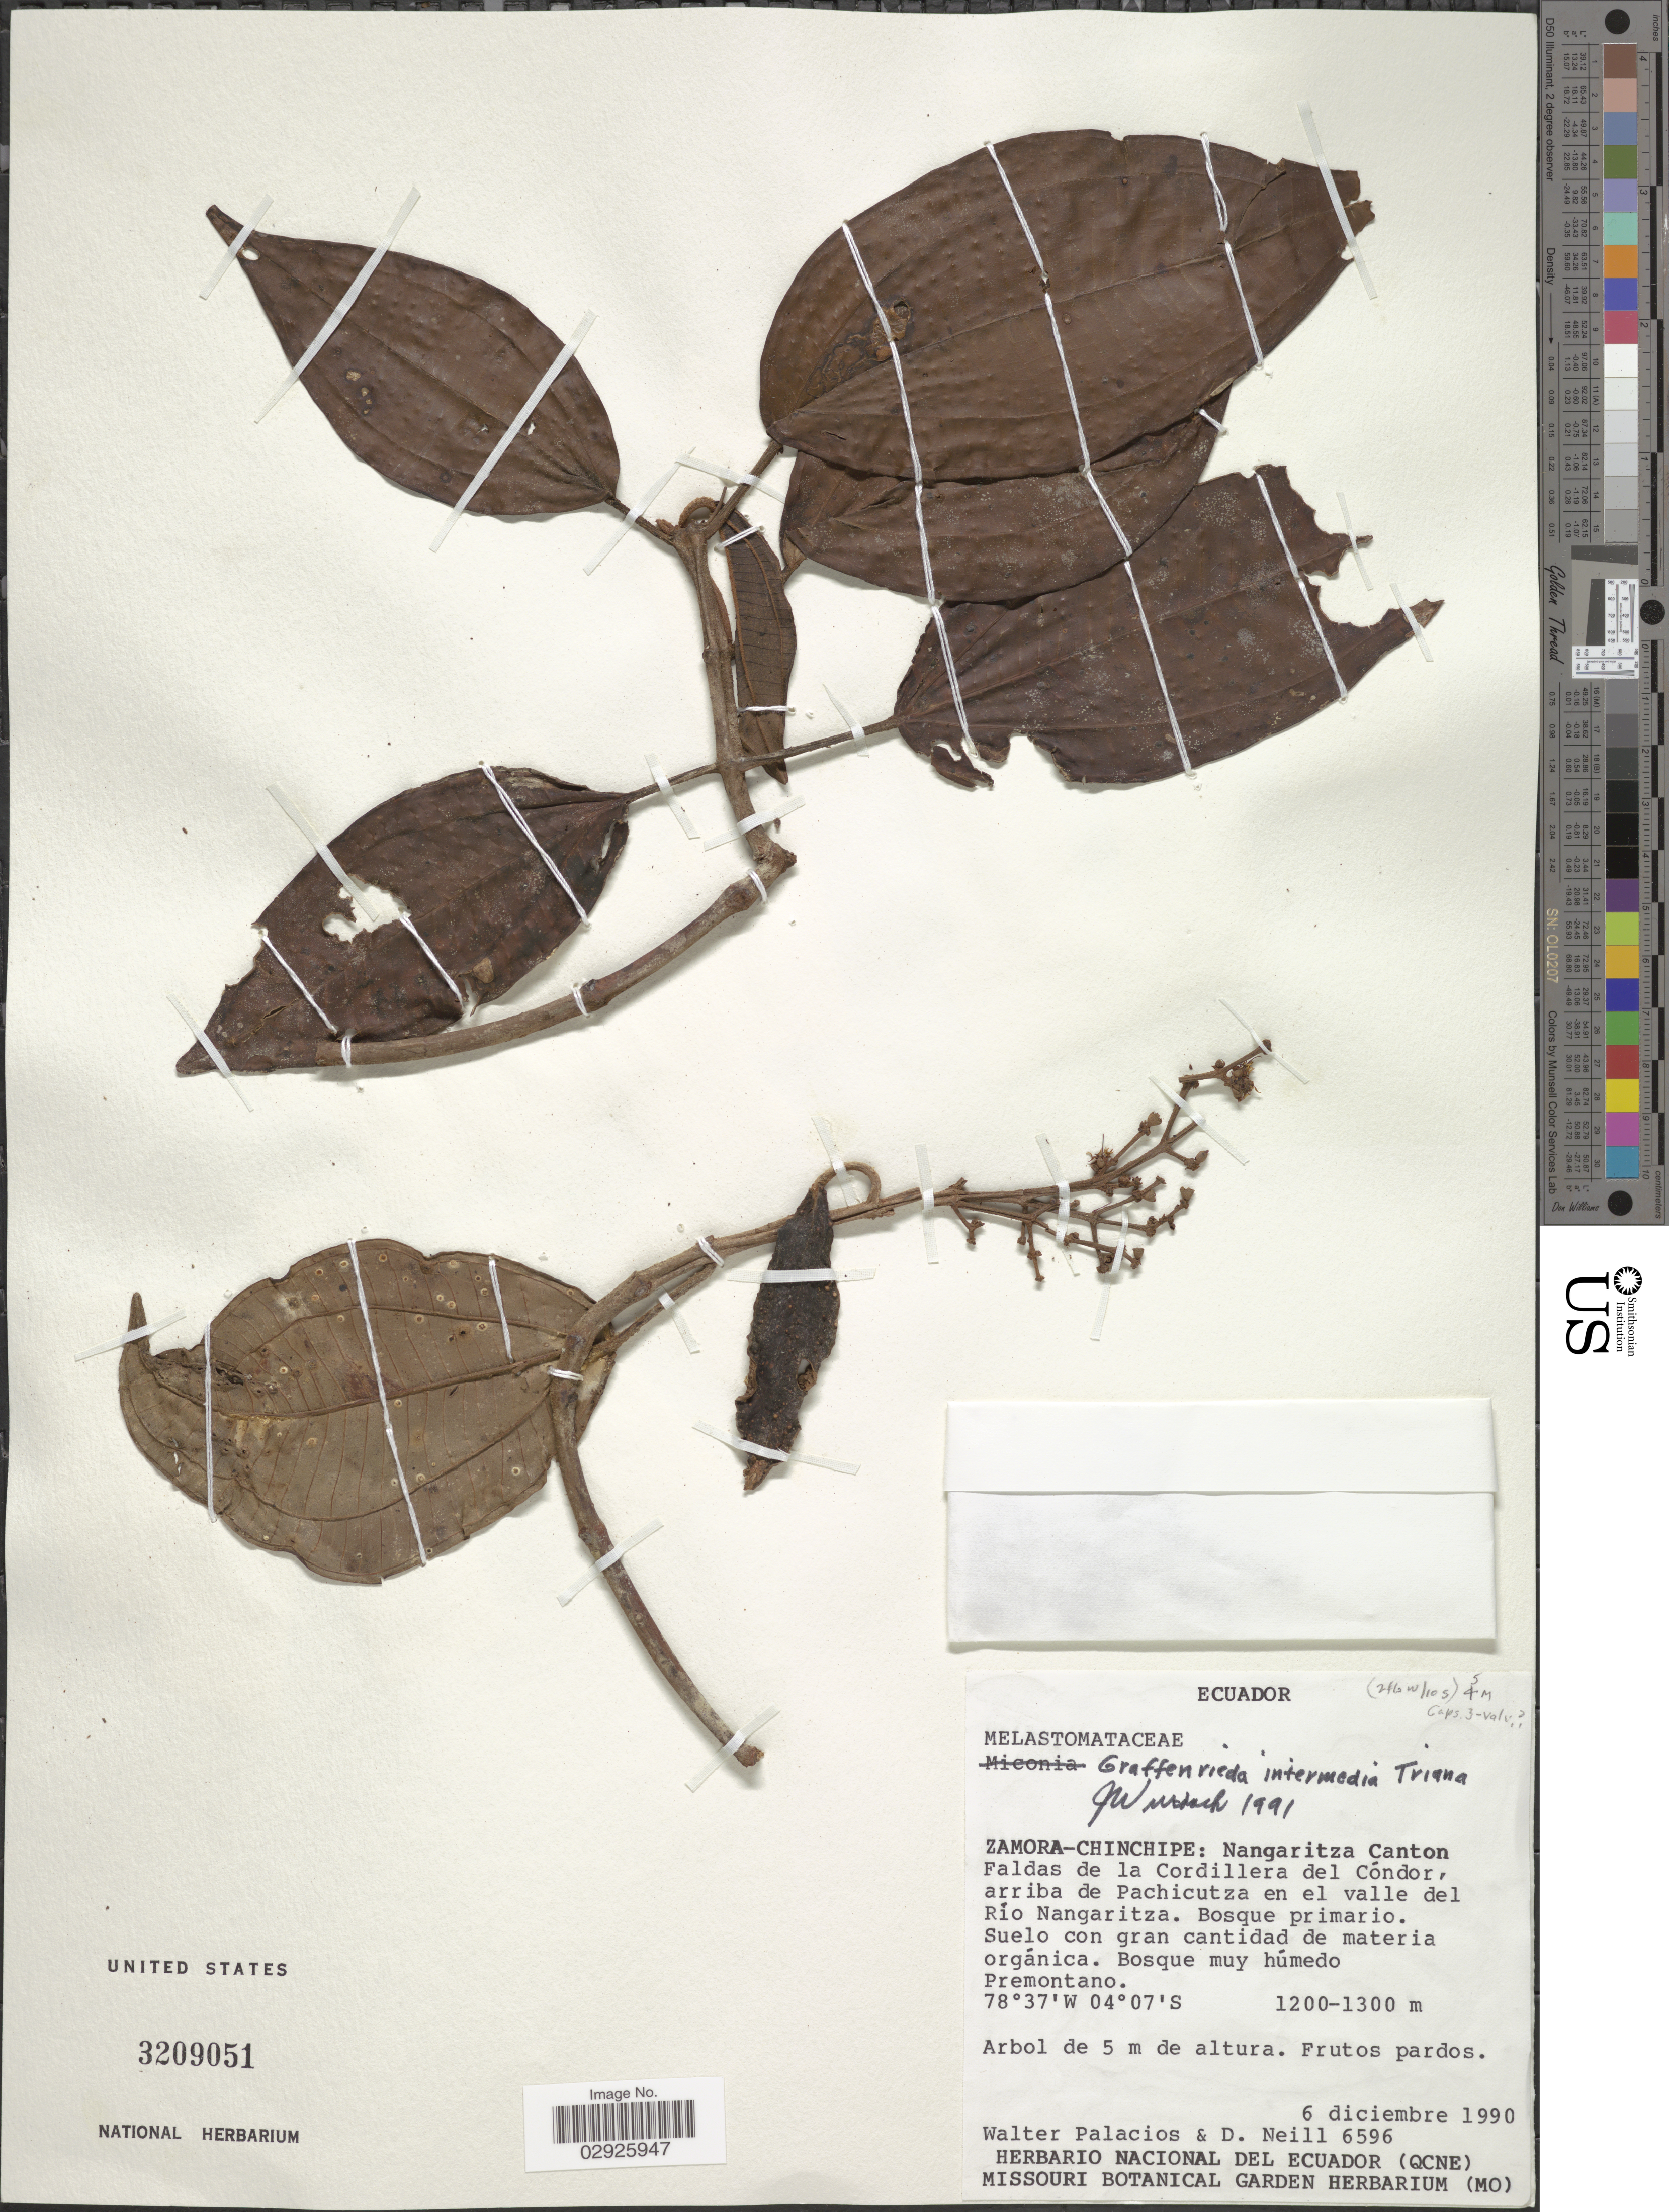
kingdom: Plantae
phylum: Tracheophyta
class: Magnoliopsida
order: Myrtales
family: Melastomataceae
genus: Graffenrieda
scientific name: Graffenrieda intermedia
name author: Triana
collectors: W. Palacios & D. Neill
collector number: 6596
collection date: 1990-12-06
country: Ecuador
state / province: Zamora-Chinchipe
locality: Nangaritza Canton. Faldas de la Cordillera del Cóndor, arriba de Pachicutza en el valle del Río Nangaritza.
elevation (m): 1200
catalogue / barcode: US 3209051